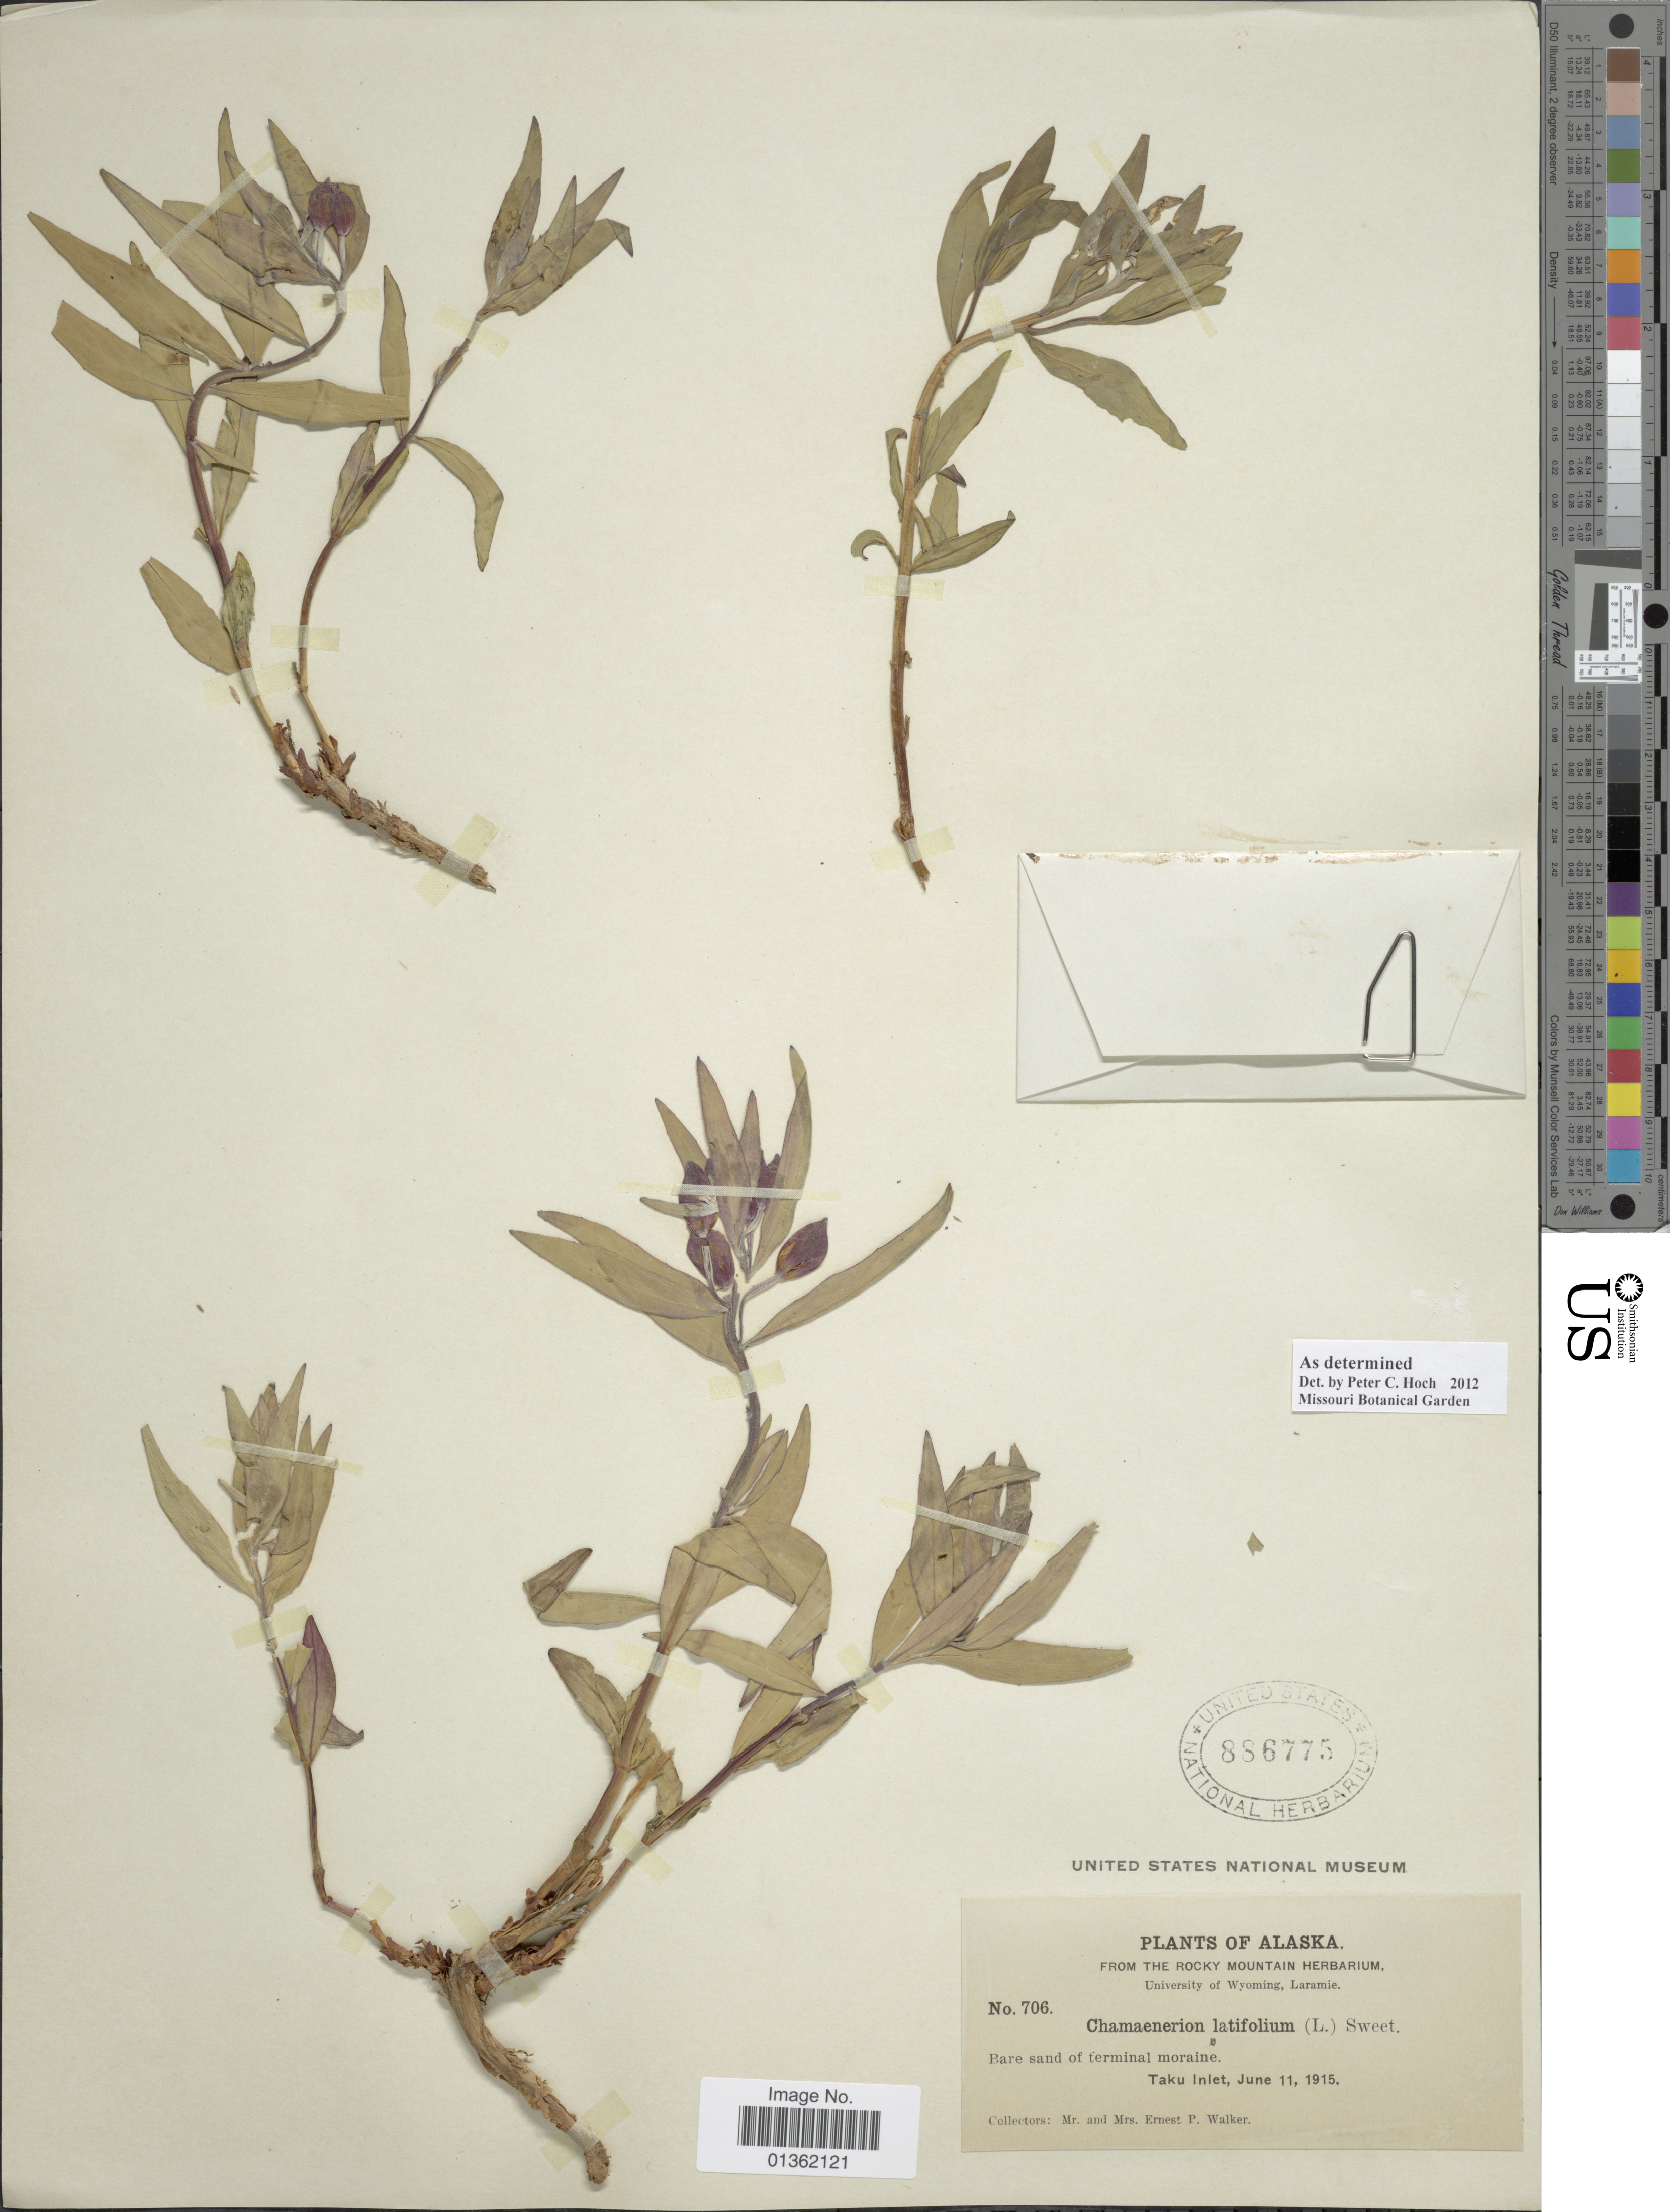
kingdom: Plantae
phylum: Tracheophyta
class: Magnoliopsida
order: Myrtales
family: Onagraceae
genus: Chamaenerion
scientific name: Chamaenerion latifolium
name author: (L.) Th. Fr. & Lange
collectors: E. P. Walker & E. Walker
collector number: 706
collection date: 1915-06-11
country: United States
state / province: Alaska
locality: Taku Inlet.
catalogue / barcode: US 886775